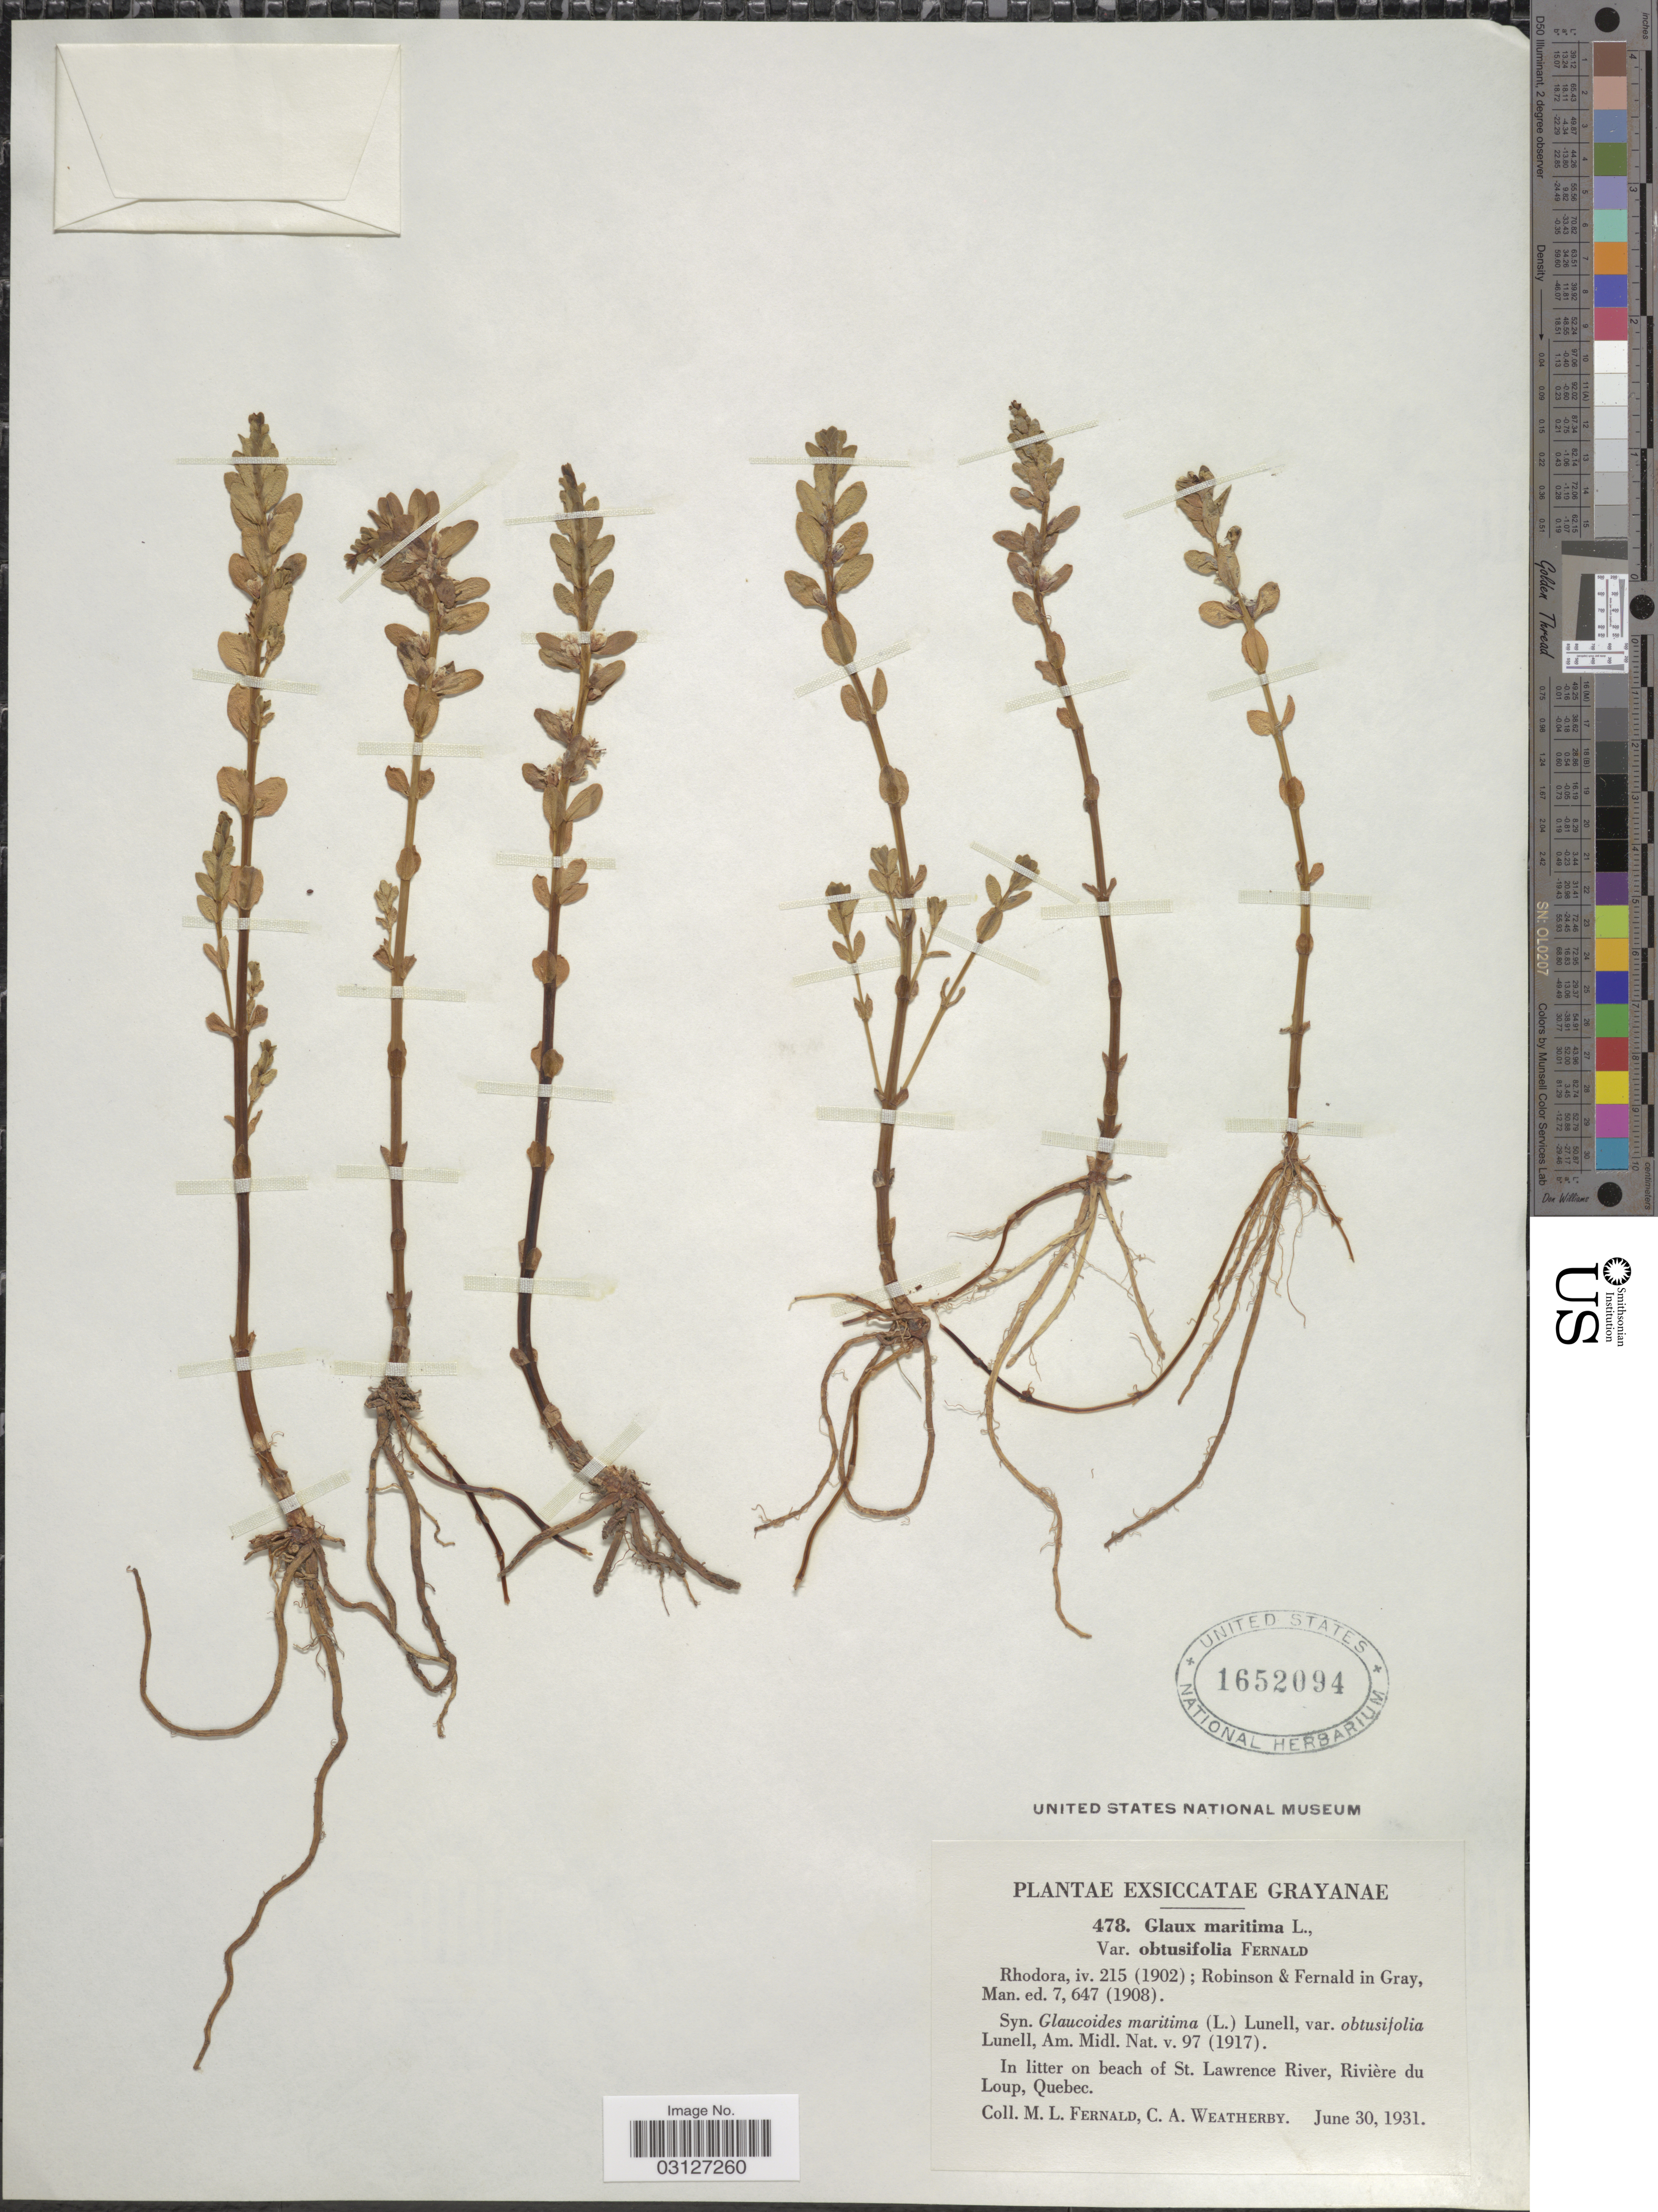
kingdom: Plantae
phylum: Tracheophyta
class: Magnoliopsida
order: Ericales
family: Primulaceae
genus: Glaux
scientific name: Glaux maritima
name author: L.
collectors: M. L. Fernald & C. A. Weatherby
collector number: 478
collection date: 1931-06-30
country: Canada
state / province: Quebec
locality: In litter on beach of St. Lawrence River, Rivière du Loup.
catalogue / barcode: US 1652094